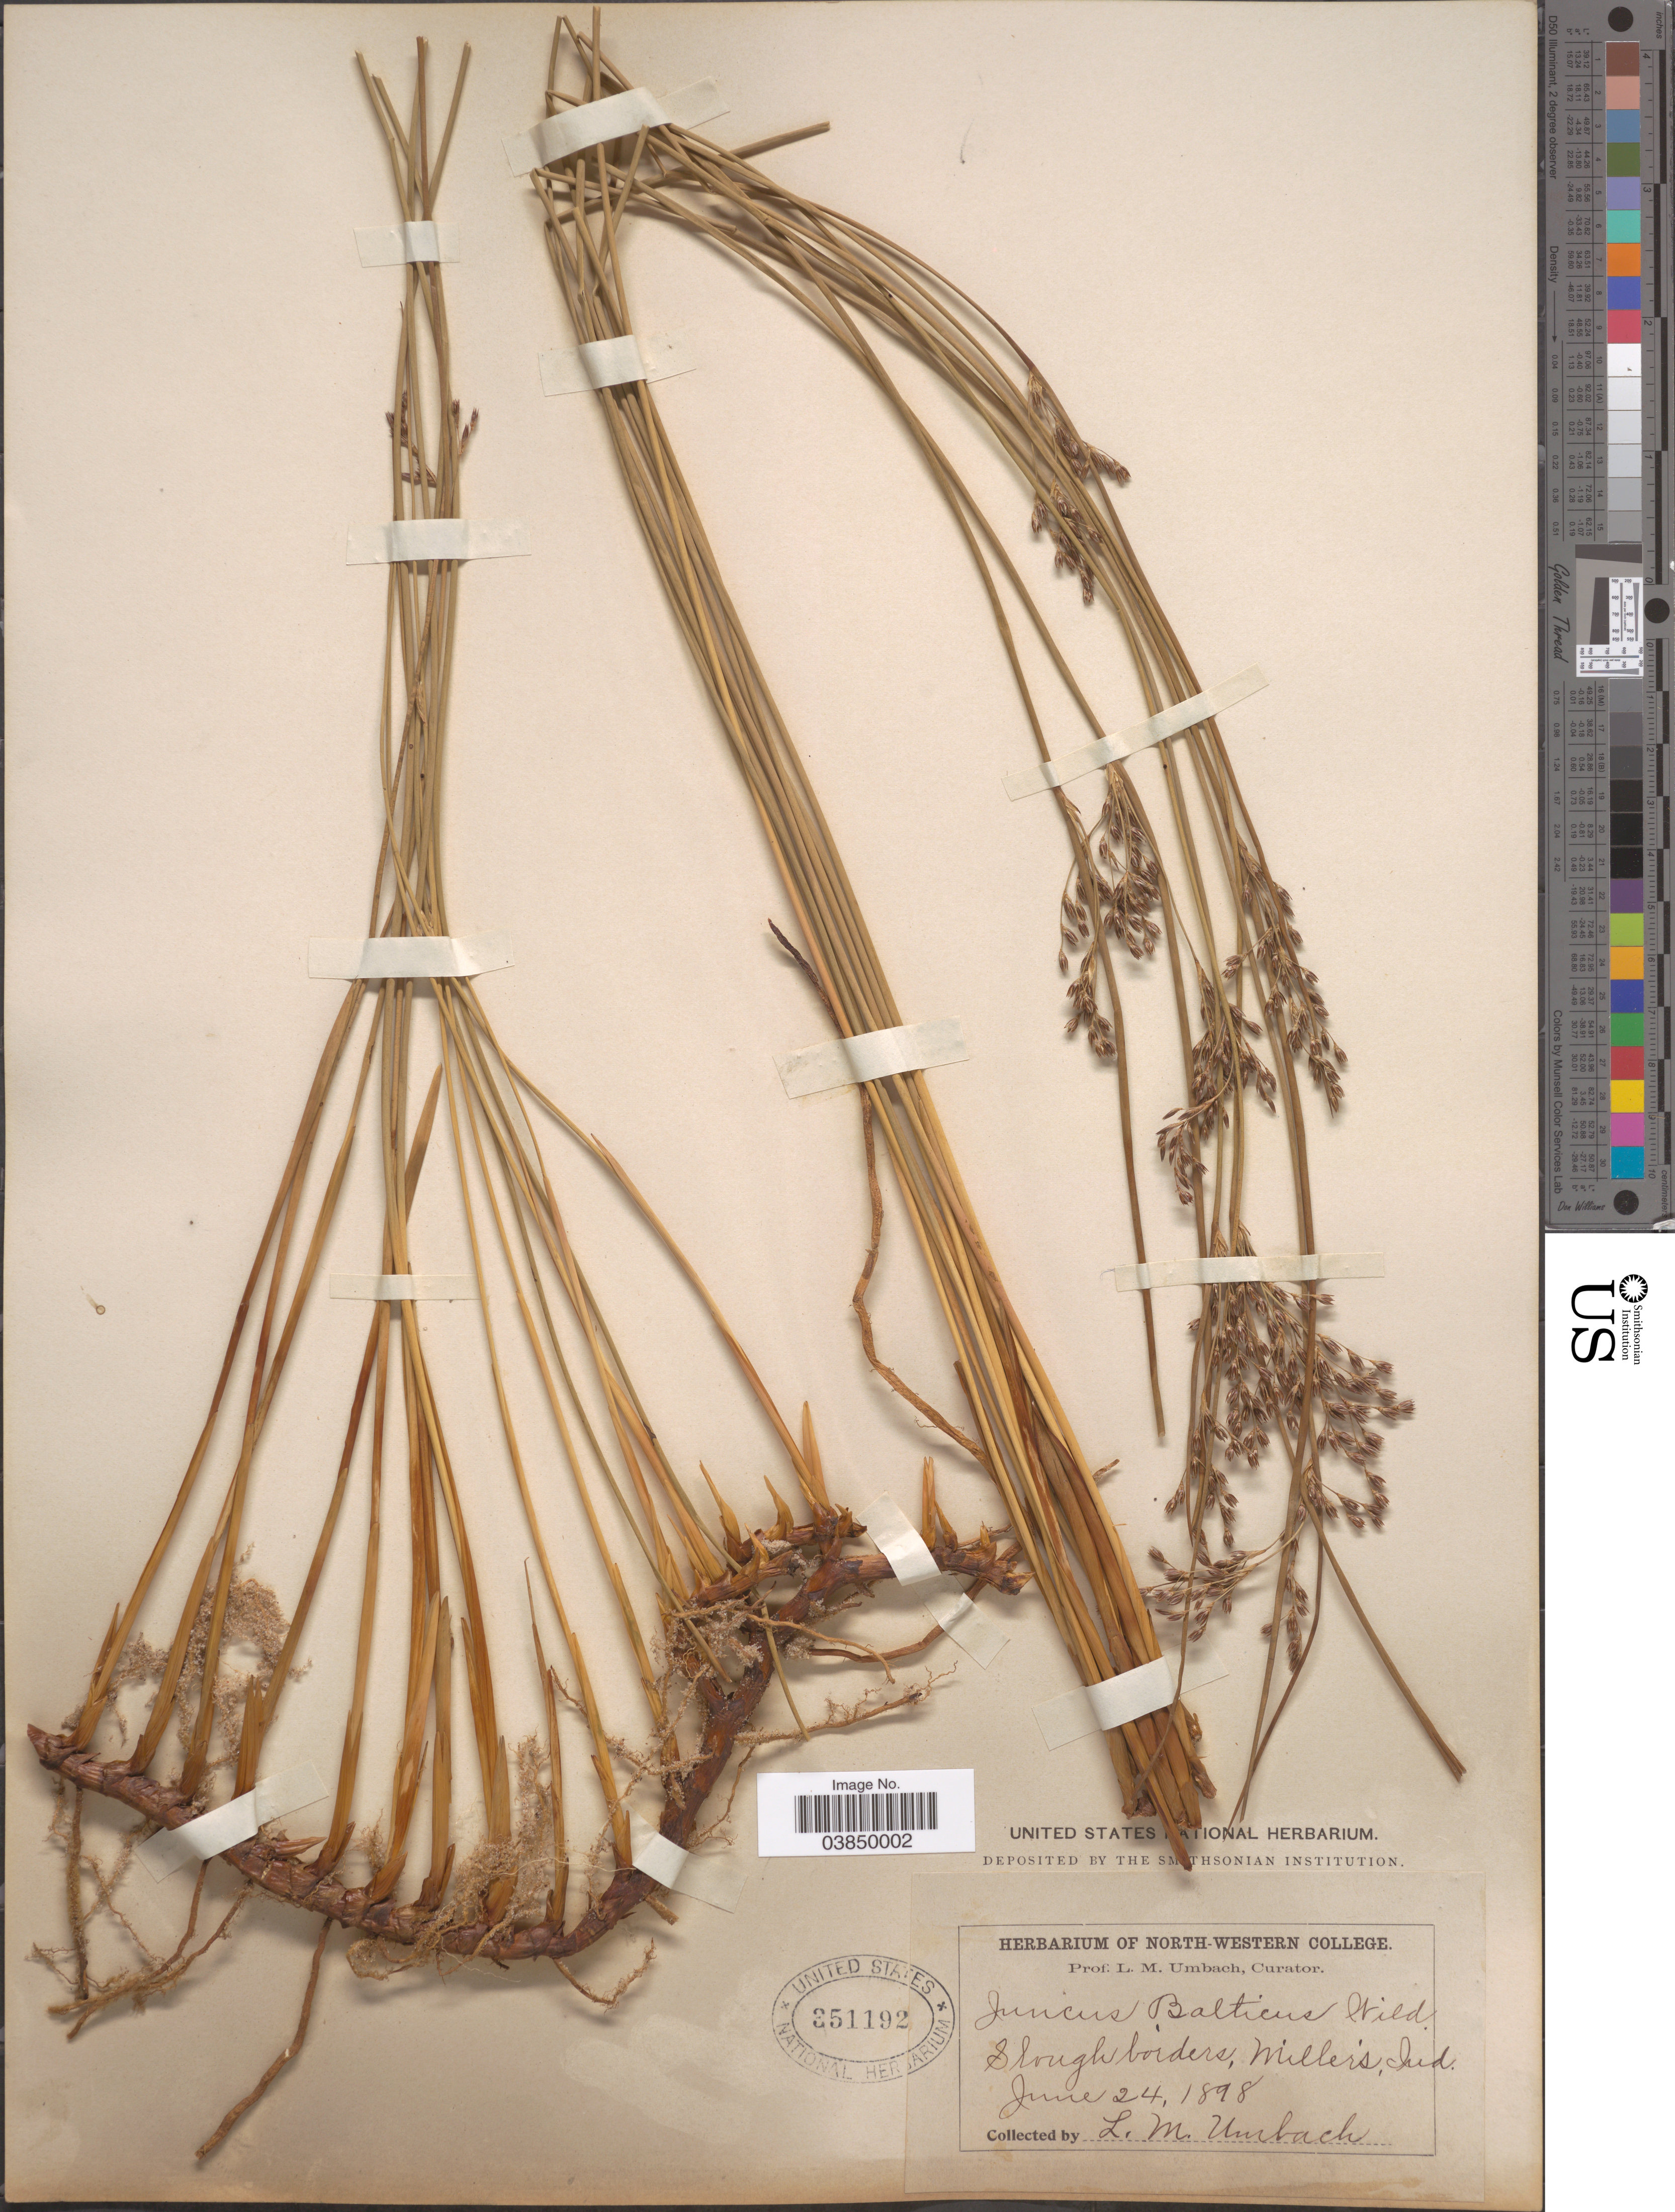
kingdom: Plantae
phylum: Tracheophyta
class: Liliopsida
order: Poales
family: Juncaceae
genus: Juncus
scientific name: Juncus balticus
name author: Willd.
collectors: L. M. Umbach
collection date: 1898-06-24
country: United States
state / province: Indiana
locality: Slough borders, Millers.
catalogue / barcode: US 351192